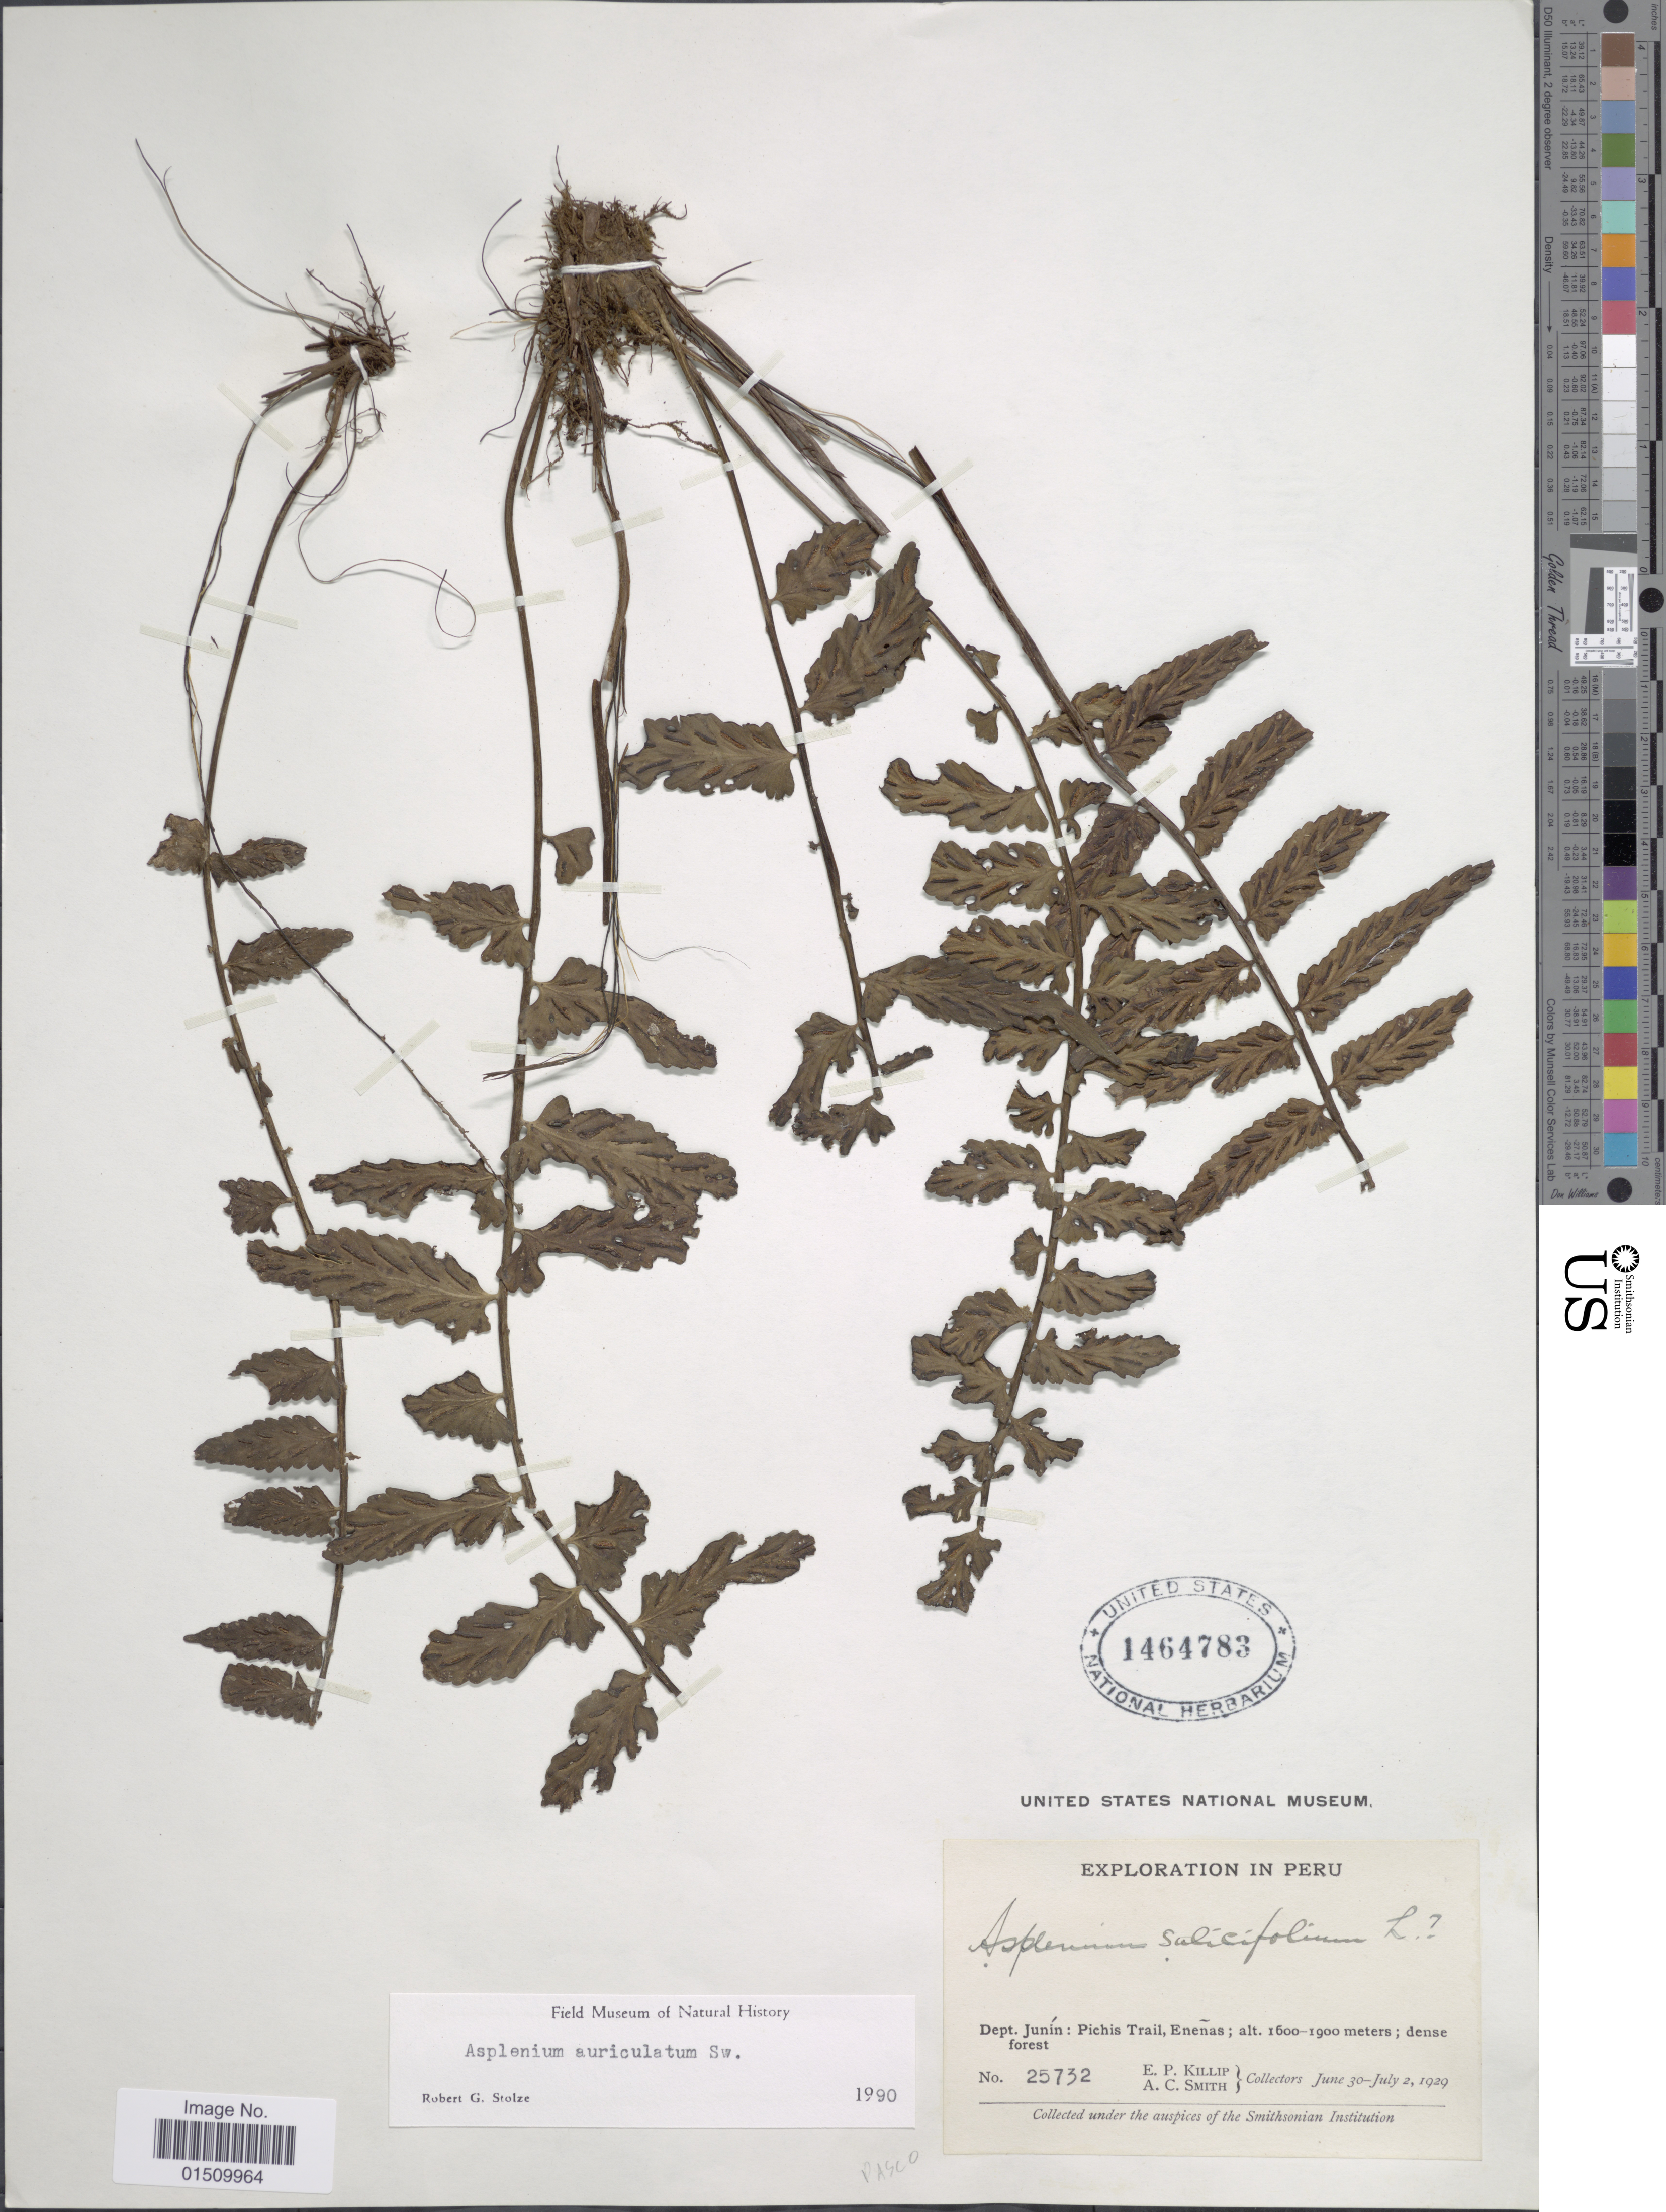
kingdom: Plantae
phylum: Tracheophyta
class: Polypodiopsida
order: Polypodiales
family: Aspleniaceae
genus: Asplenium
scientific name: Asplenium auriculatum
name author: Sw.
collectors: E. P. Killip & A. C. Smith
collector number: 25732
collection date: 1929-06-30/1929-07-02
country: Peru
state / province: Junín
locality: Peru, Dept. Junin:Pichis Trail, Enenas.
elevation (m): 1600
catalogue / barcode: US 1464783